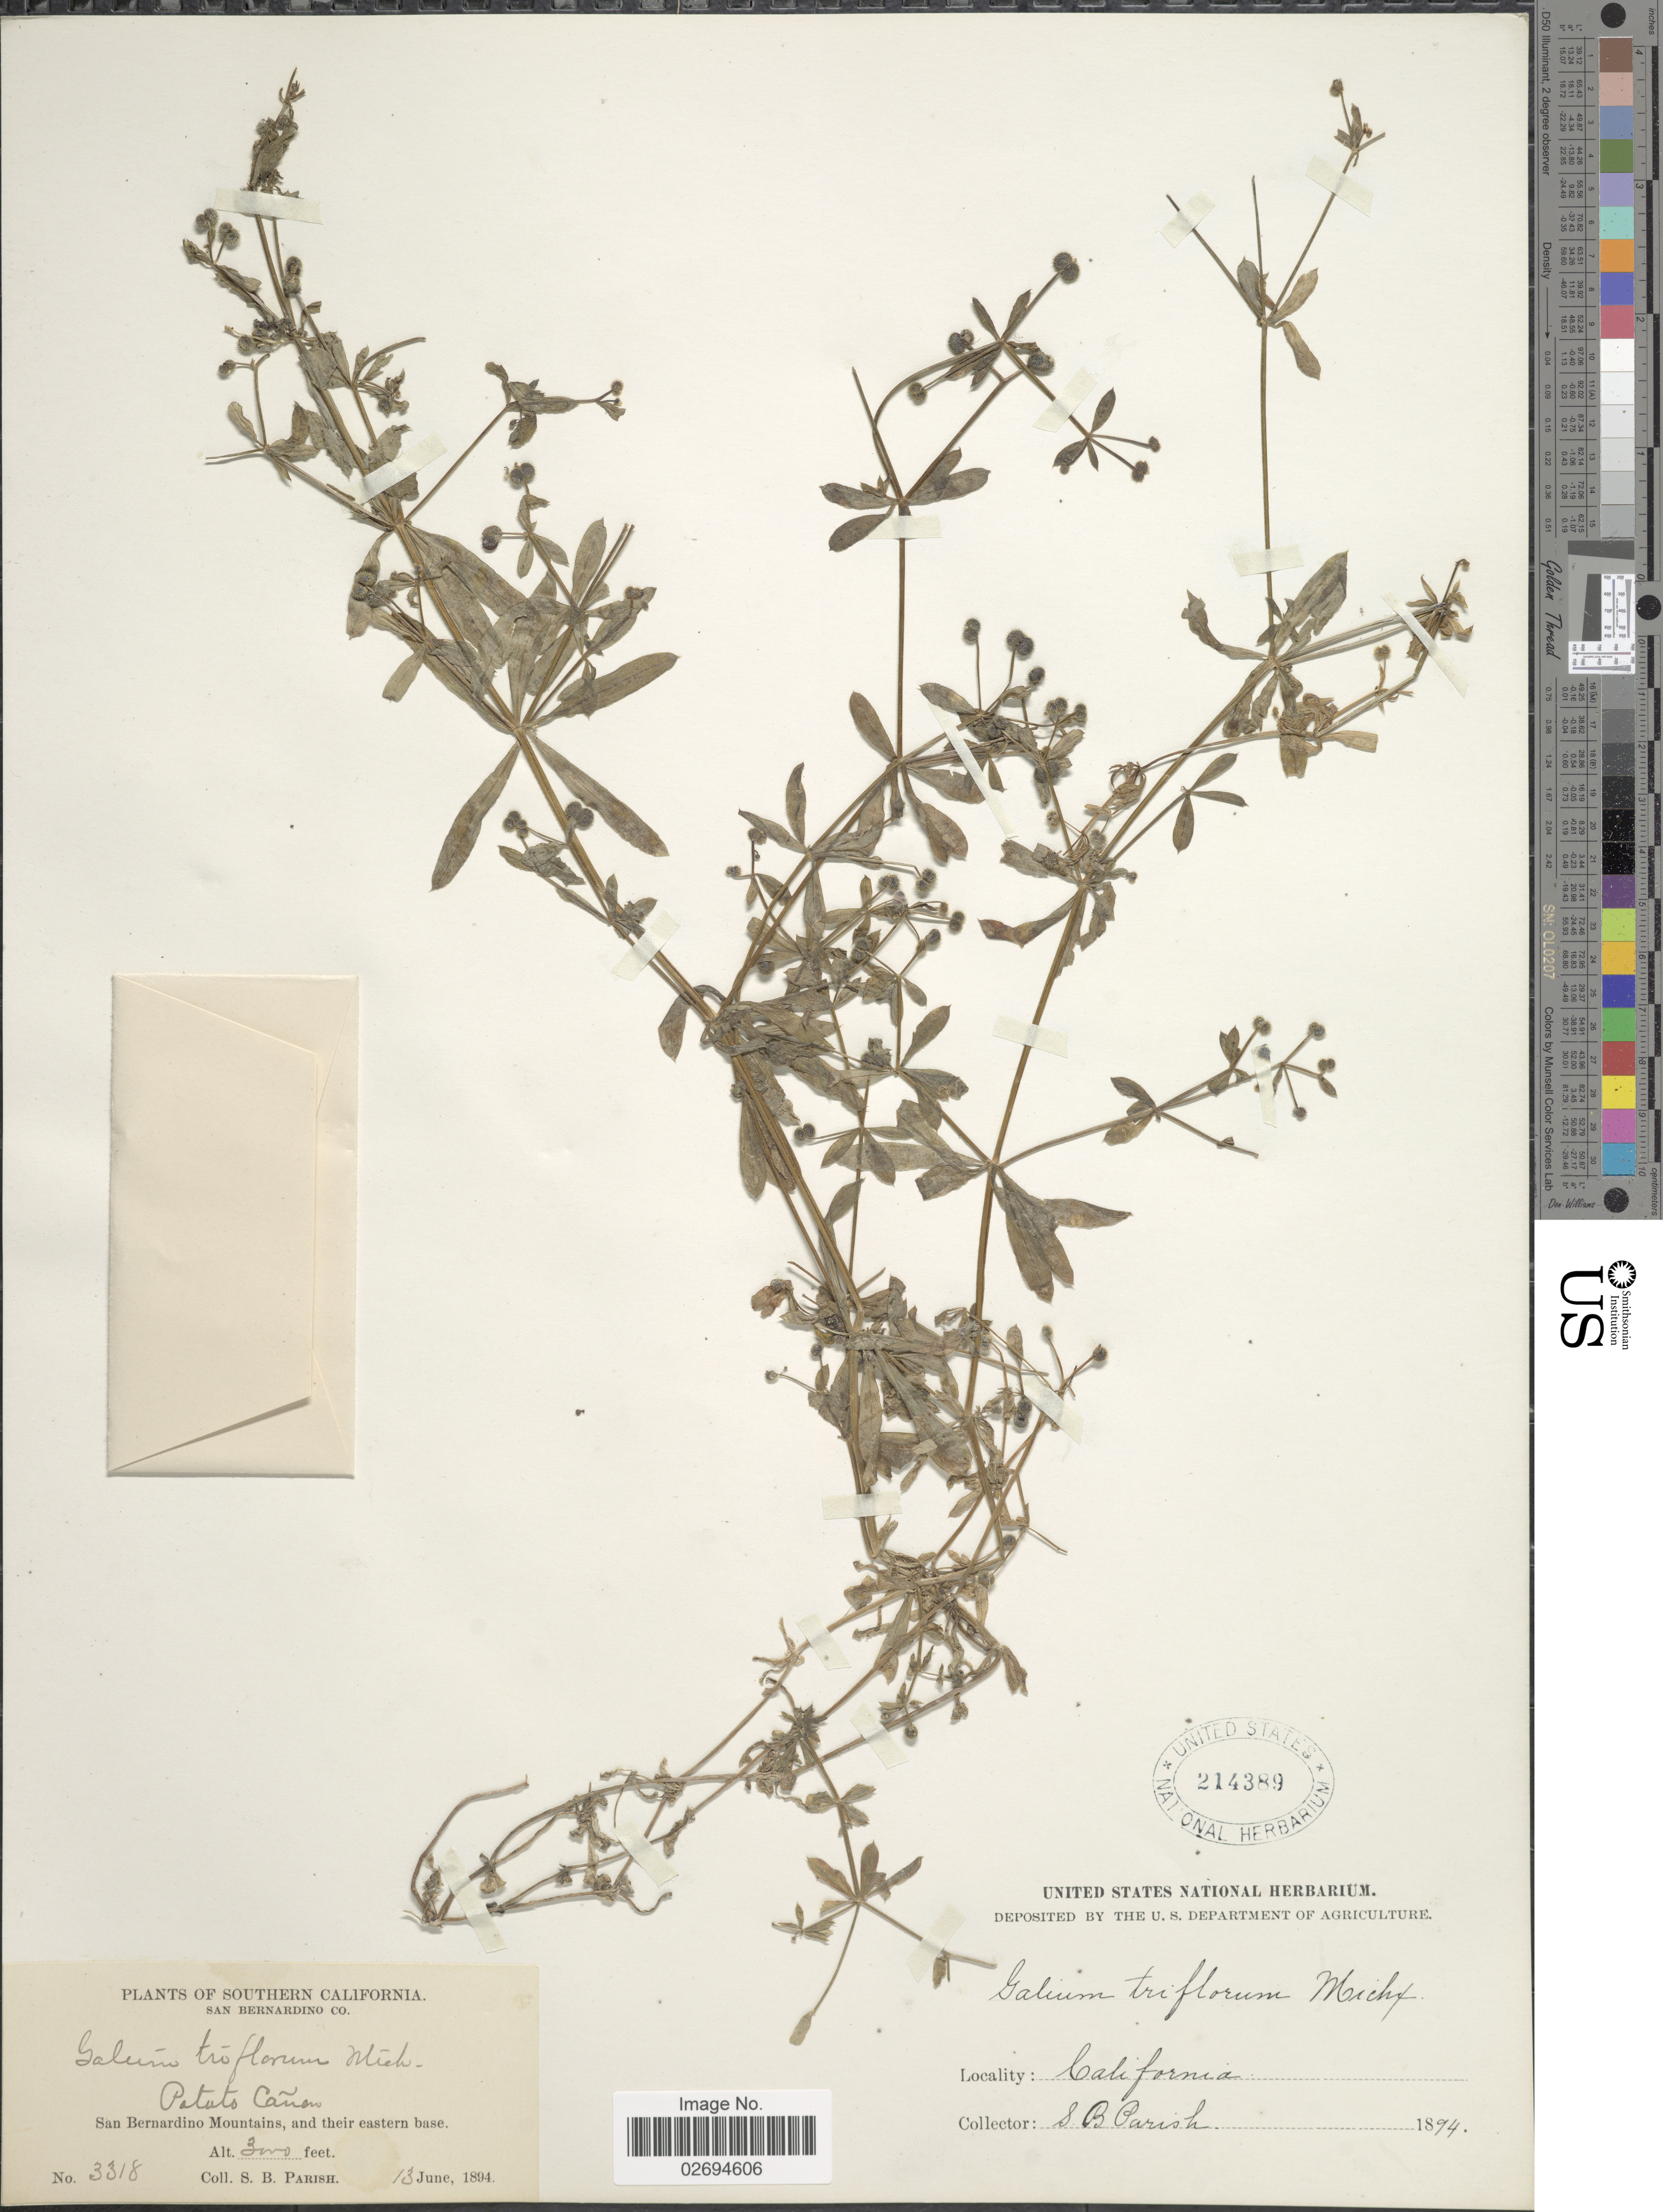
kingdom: Plantae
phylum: Tracheophyta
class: Magnoliopsida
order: Gentianales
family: Rubiaceae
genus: Galium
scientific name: Galium triflorum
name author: Michx.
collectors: S. B. Parish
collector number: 3318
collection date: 1894-06-13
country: United States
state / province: California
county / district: San Bernardino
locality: Southern California. San Bernardino Co. Potato Cañon. San Bernardino Mountains, and their eastern base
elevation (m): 914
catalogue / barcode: US 214389